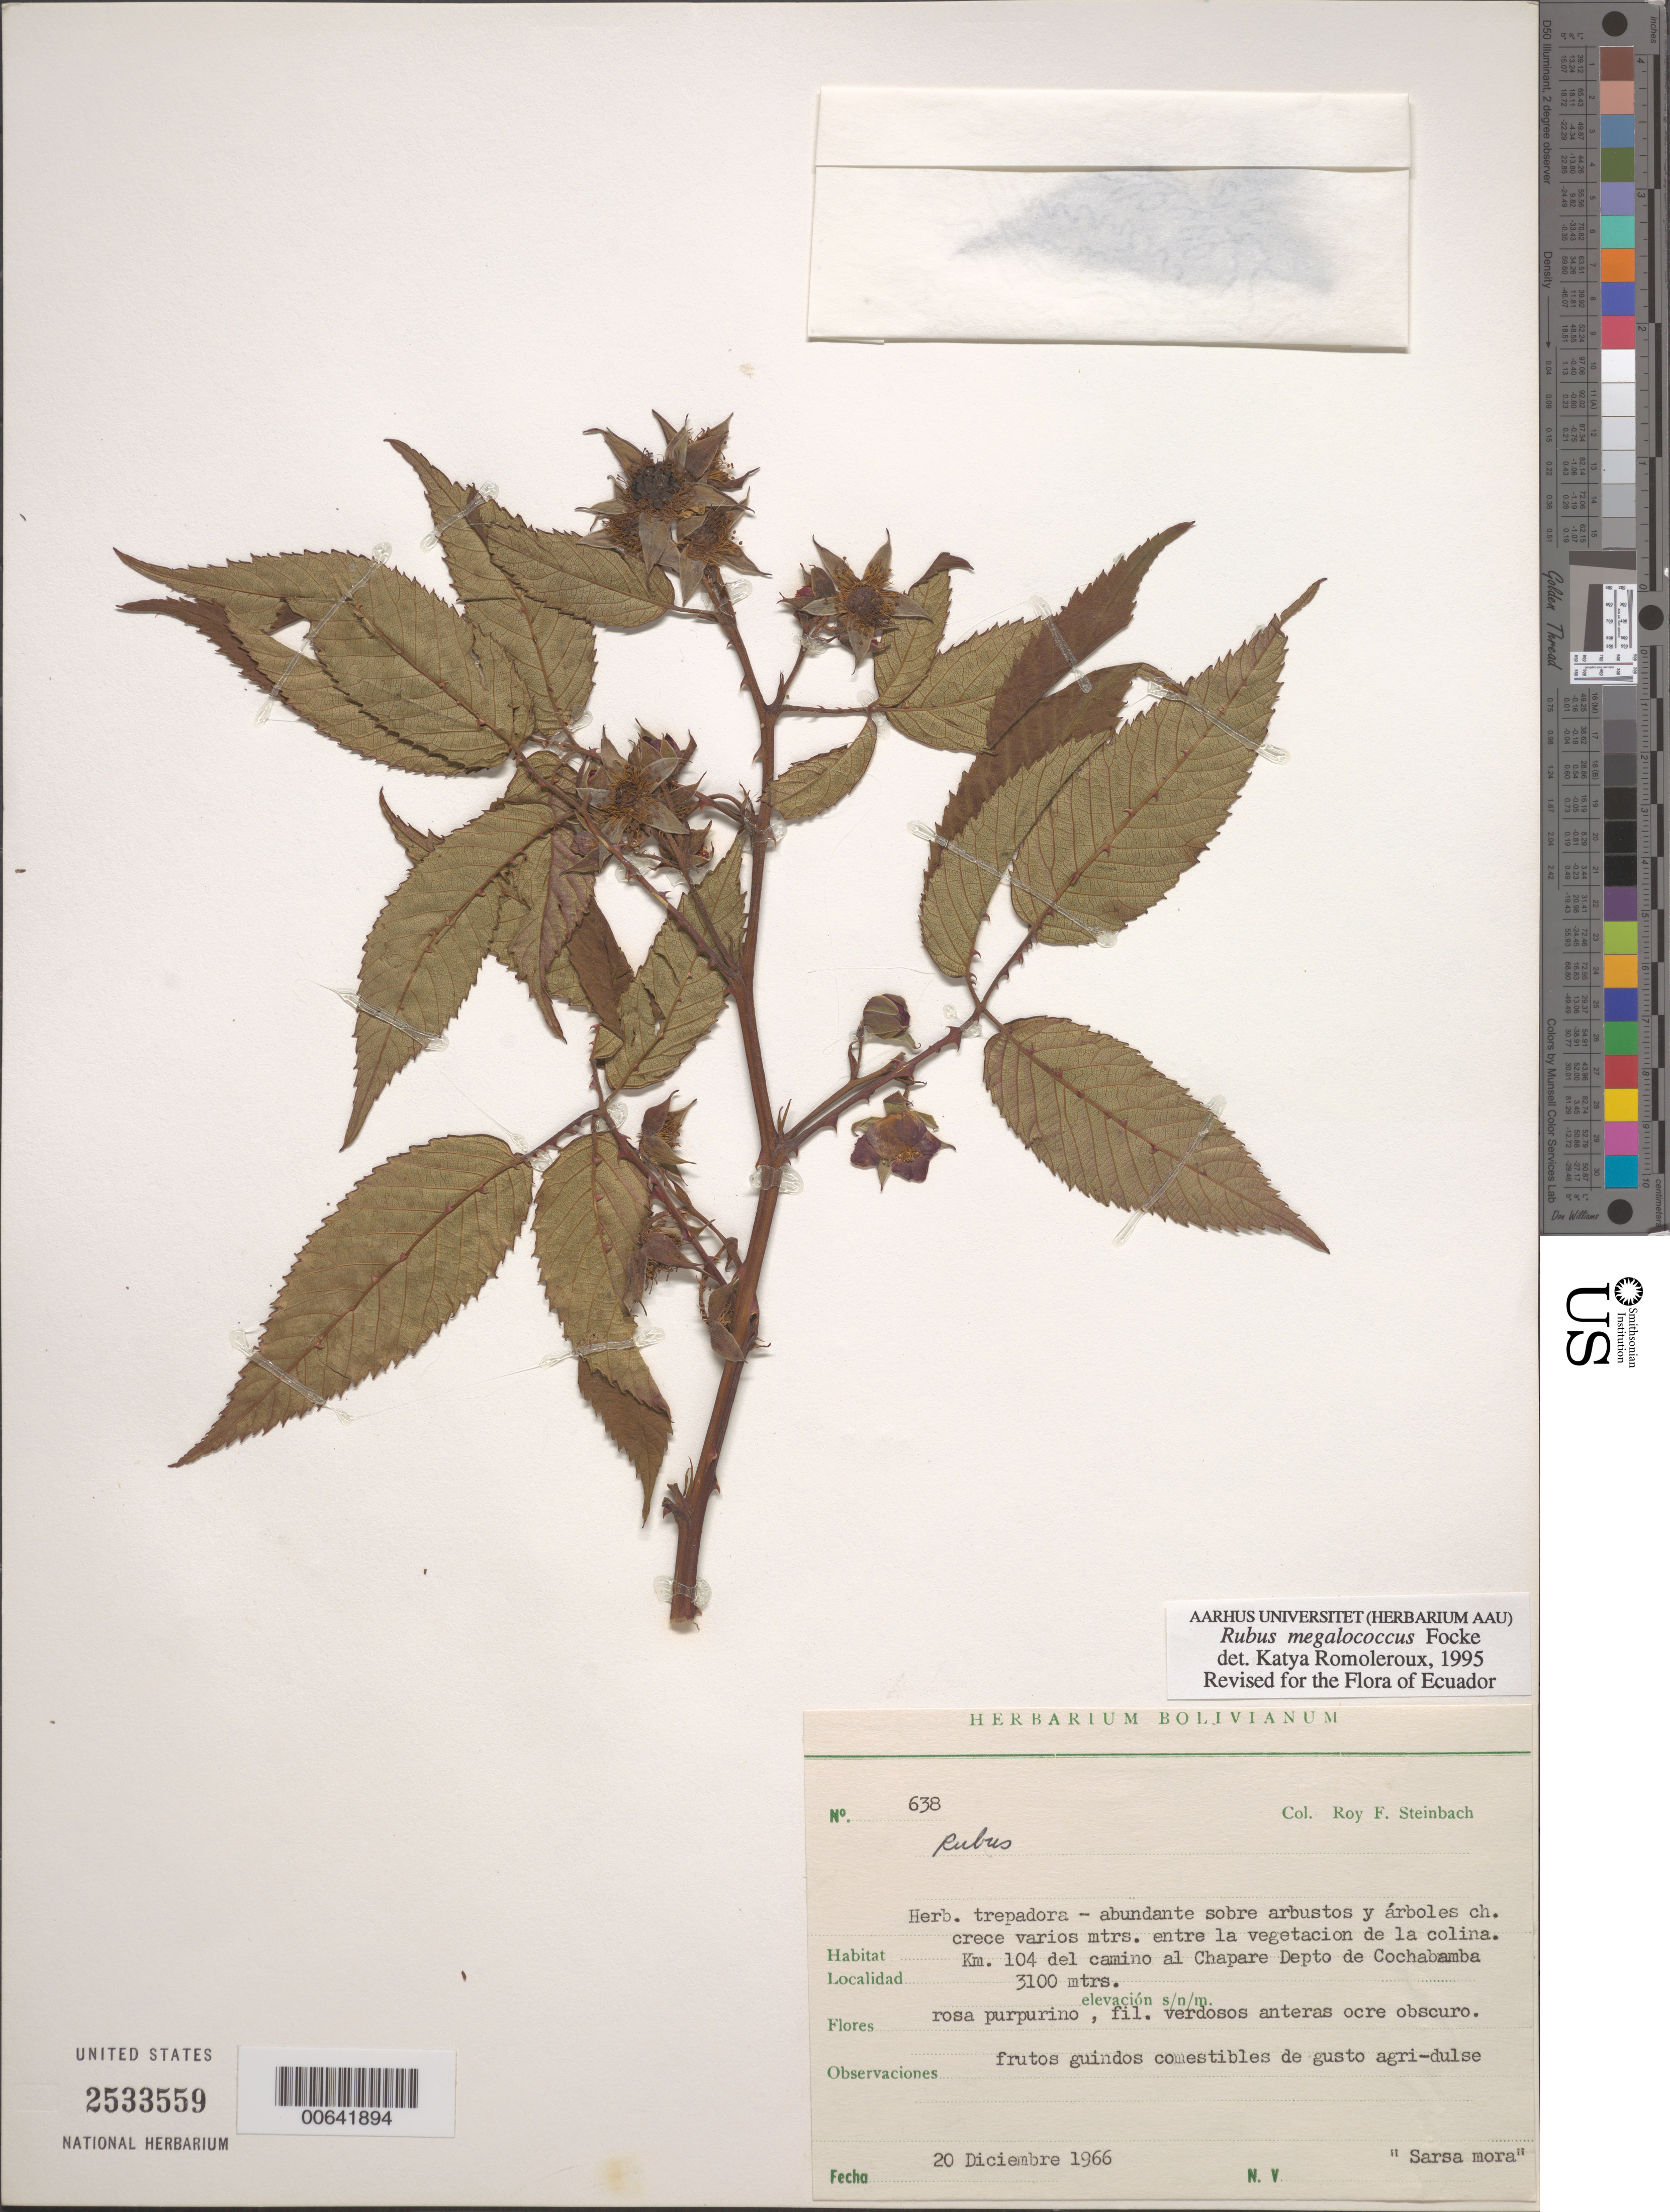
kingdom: Plantae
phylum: Tracheophyta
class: Magnoliopsida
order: Rosales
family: Rosaceae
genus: Rubus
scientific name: Rubus megalococcus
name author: Focke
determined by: Romoleroux, K.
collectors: R. F. Steinbach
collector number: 638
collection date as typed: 20 Dec 1966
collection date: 1966-12-20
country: Bolivia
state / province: Cochabamba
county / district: Chaparé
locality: Km 104 Camino al Chapare.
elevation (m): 3100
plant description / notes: Common name: Sarsa mora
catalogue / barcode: US 2533559